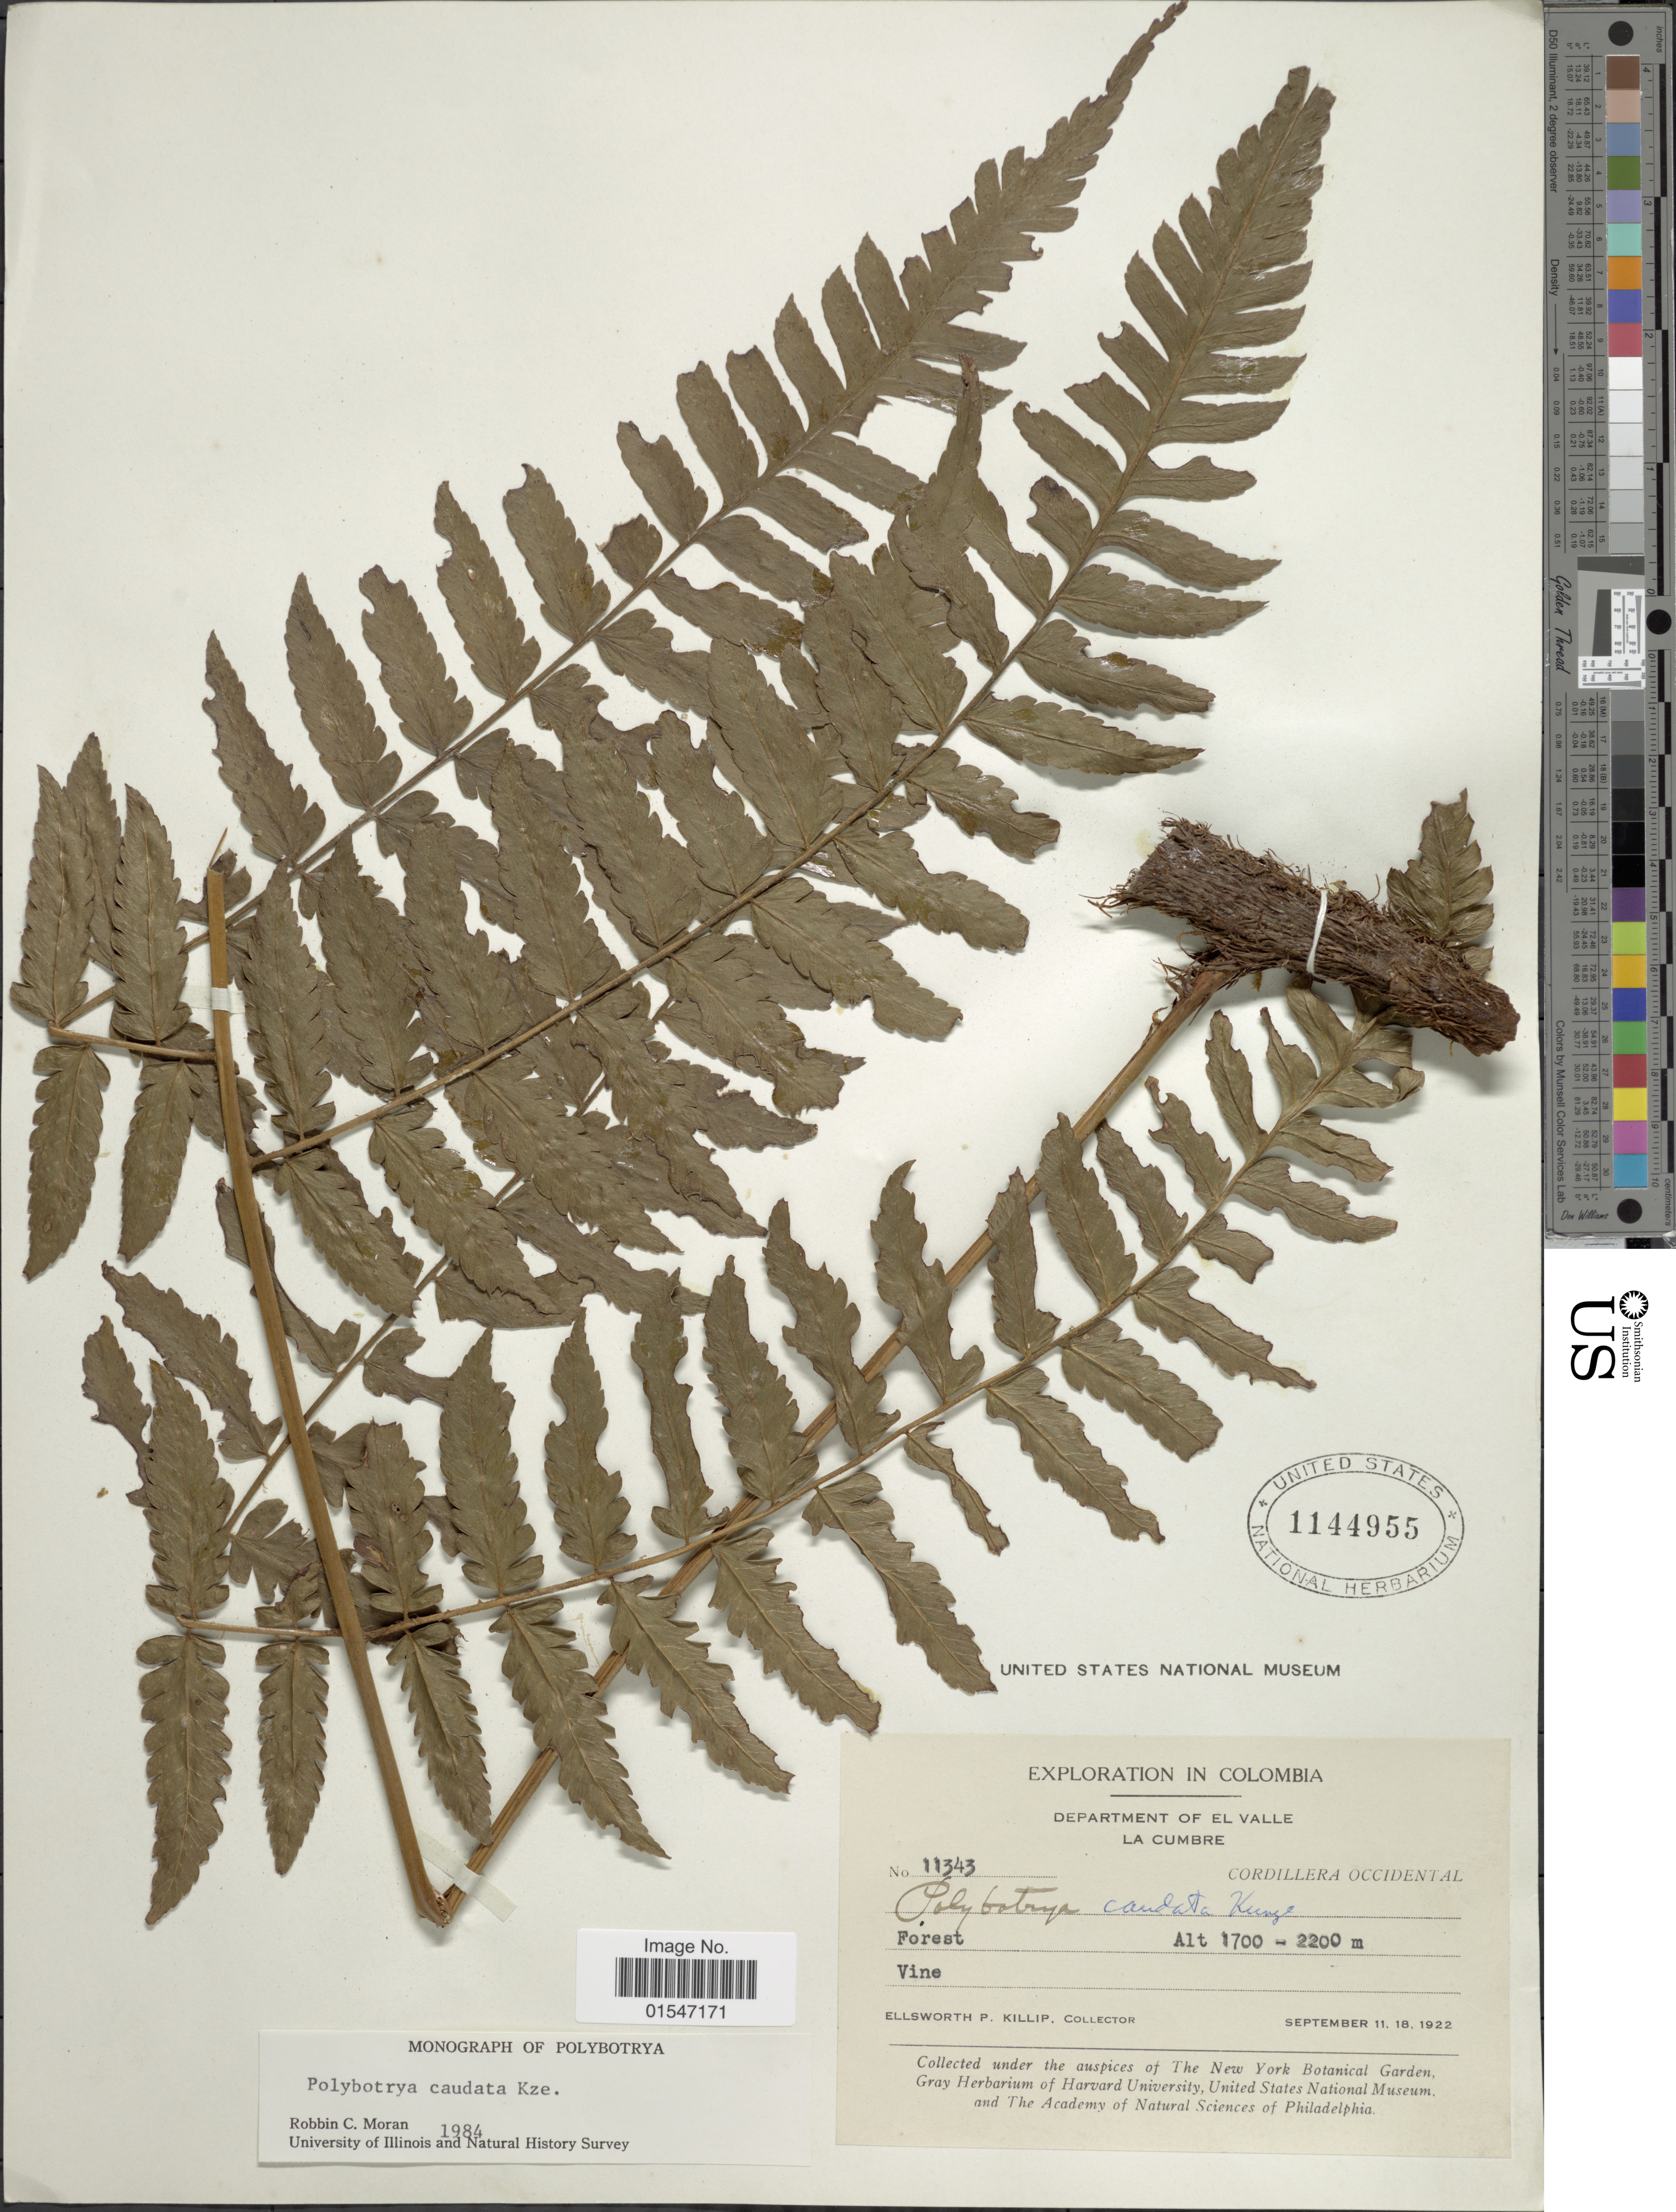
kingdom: Plantae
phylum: Tracheophyta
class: Polypodiopsida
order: Polypodiales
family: Dryopteridaceae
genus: Polybotrya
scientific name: Polybotrya caudata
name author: Kunze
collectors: E. P. Killip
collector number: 11343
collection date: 1922-09-11/1922-09-18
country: Colombia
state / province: Valle del Cauca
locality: Department of El Valle, La Cumbre. Cordillera Occidental. Vine.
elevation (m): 1700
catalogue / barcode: US 1144955